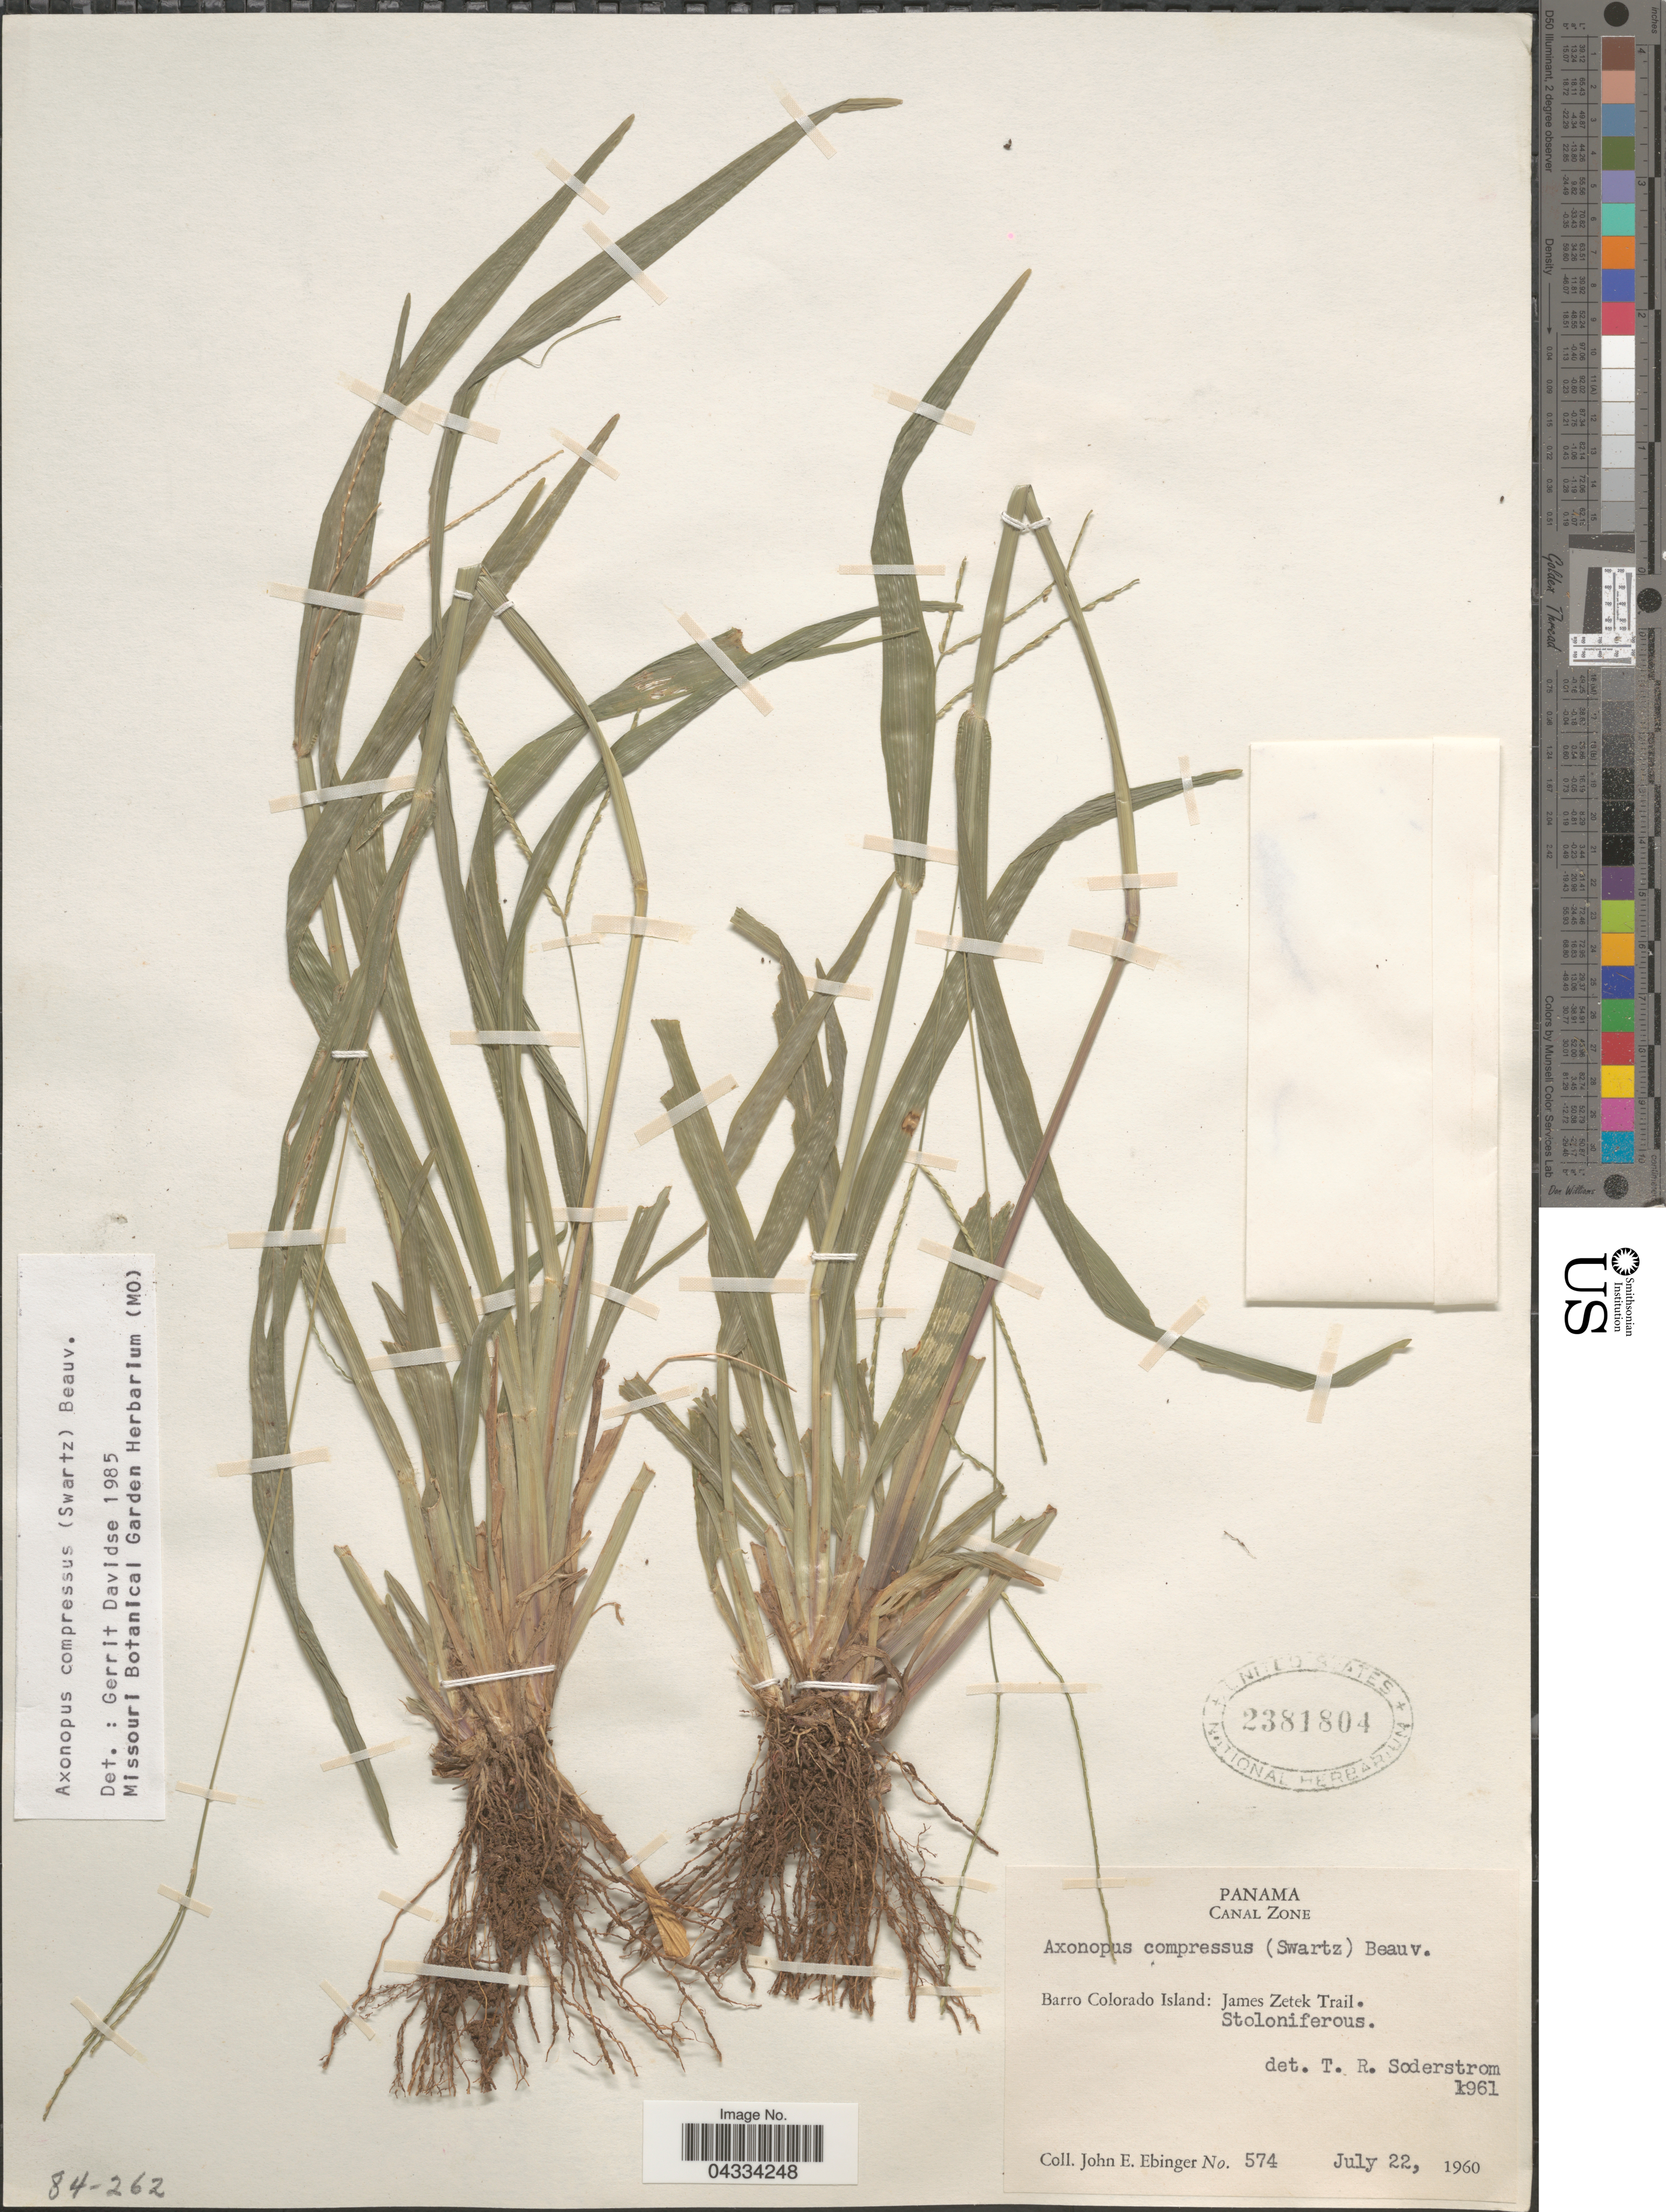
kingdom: Plantae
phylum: Tracheophyta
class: Liliopsida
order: Poales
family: Poaceae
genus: Axonopus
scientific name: Axonopus compressus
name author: (Sw.) P. Beauv.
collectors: J. Ebinger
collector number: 574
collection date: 1960-07-22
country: Panama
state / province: Panamá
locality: Canal Zone. Barro Colorado Island: James Zetek Trail. Stoloniferous.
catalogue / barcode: US 2381804